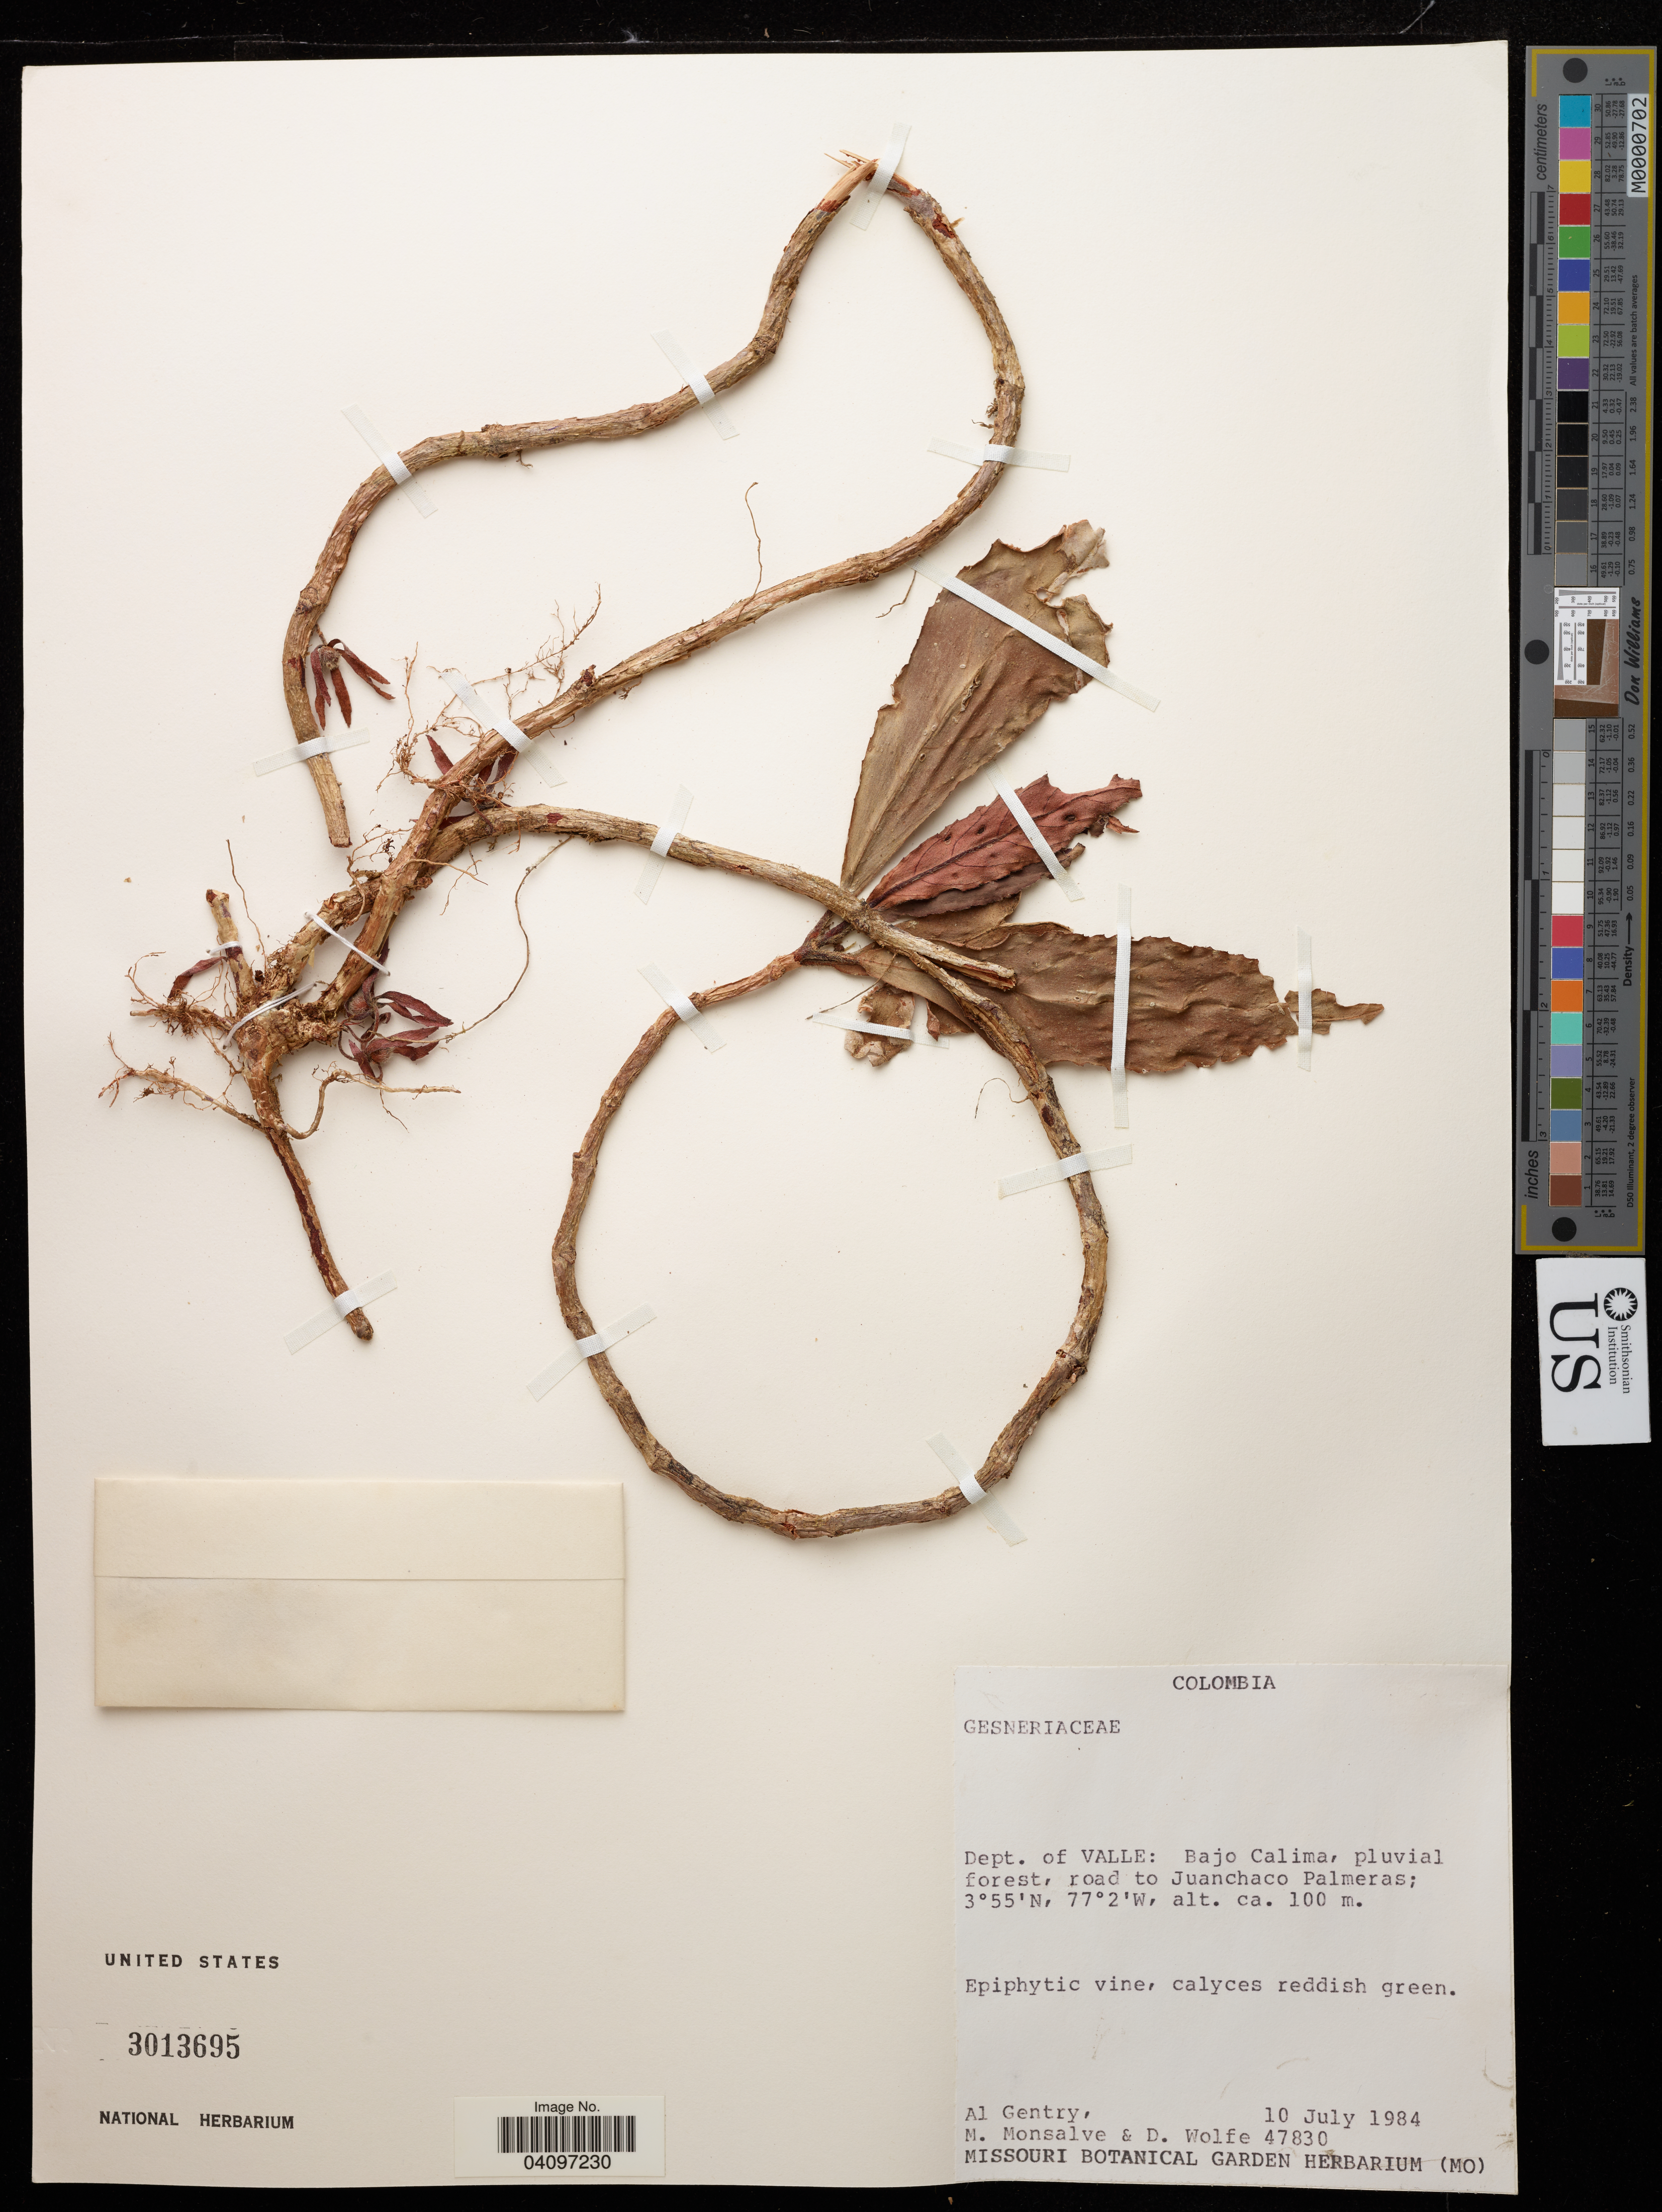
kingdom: Plantae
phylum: Tracheophyta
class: Magnoliopsida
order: Lamiales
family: Gesneriaceae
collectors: A. Gentry, M. Monsalve & D. Wolfe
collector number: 47830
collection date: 1984-07-10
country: Colombia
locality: Dept. of Valle: Bajo Calima, pluvial forest, road to Juanchaco Palmeras.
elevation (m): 100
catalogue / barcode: US 3013695